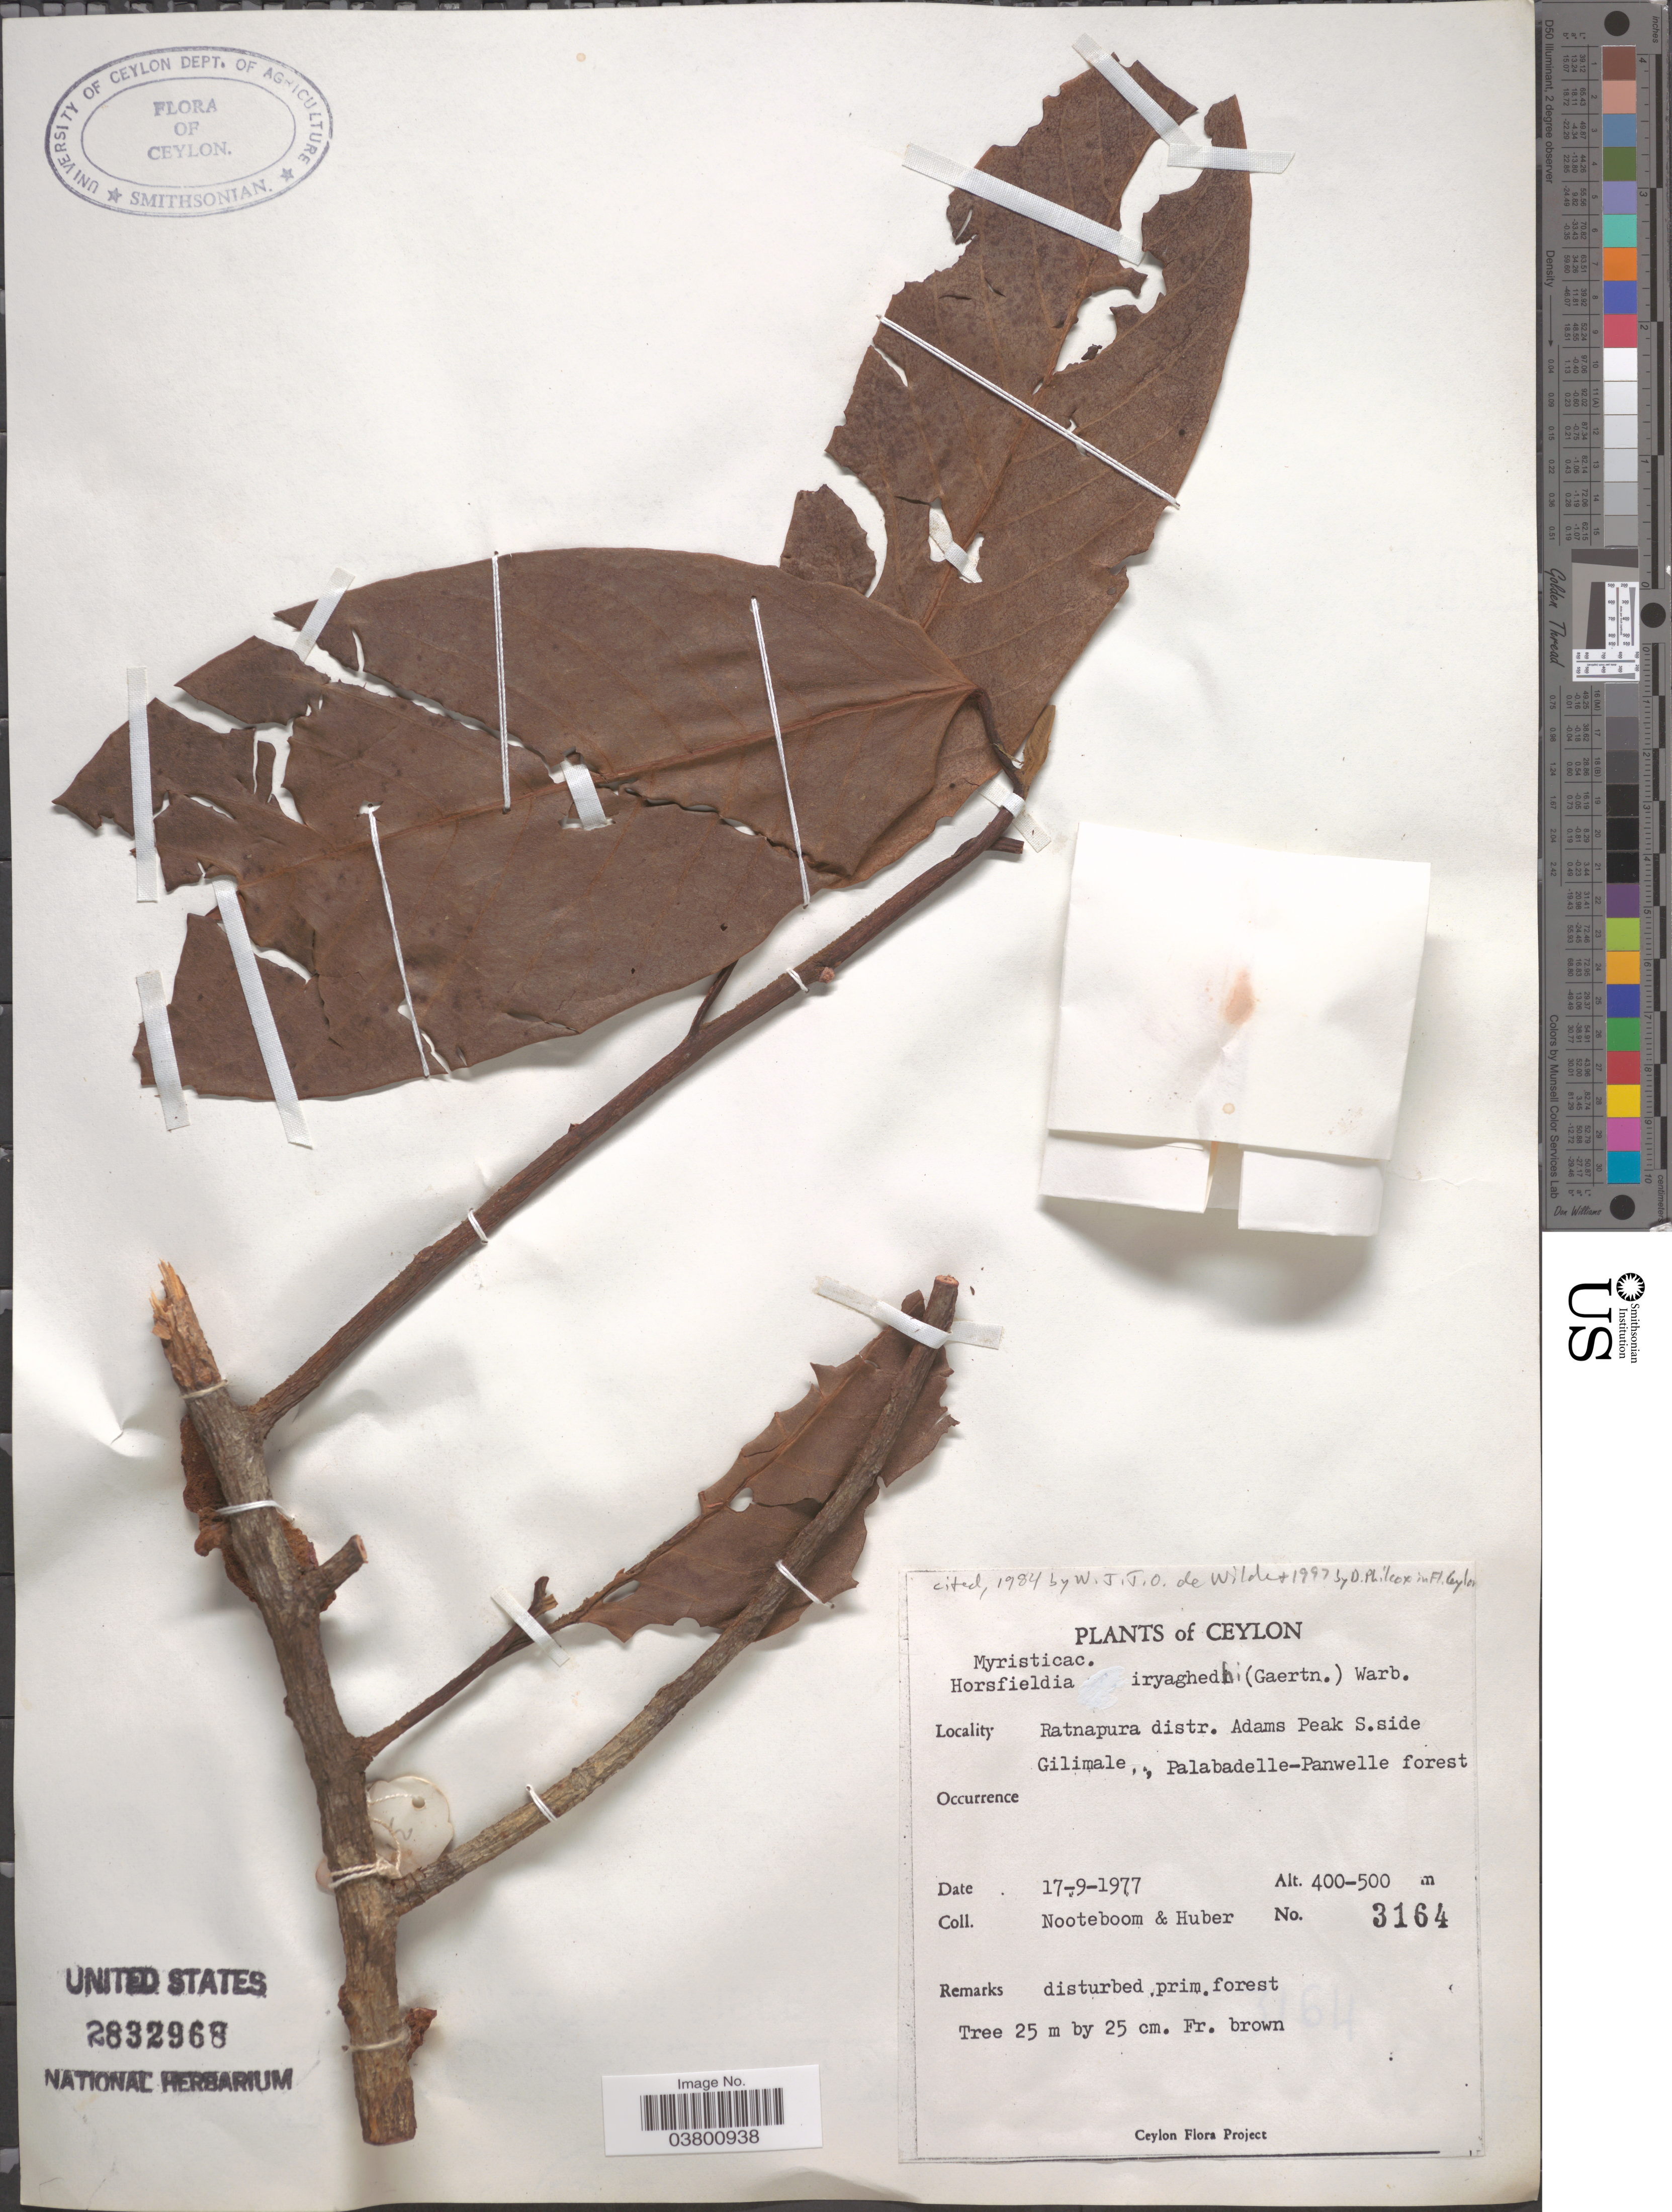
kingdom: Plantae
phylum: Tracheophyta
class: Magnoliopsida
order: Magnoliales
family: Myristicaceae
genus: Horsfieldia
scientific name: Horsfieldia iryaghedhi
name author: (Gaertn.) Warb.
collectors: Nooteboom, -- & Huber, --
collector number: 3164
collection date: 1977-09-17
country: Sri Lanka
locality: Ceylon. Ratnapura distr. Adams Peak S. side Gilimale, Palabadelle-Panwelle forest.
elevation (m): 400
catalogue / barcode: US 2832968